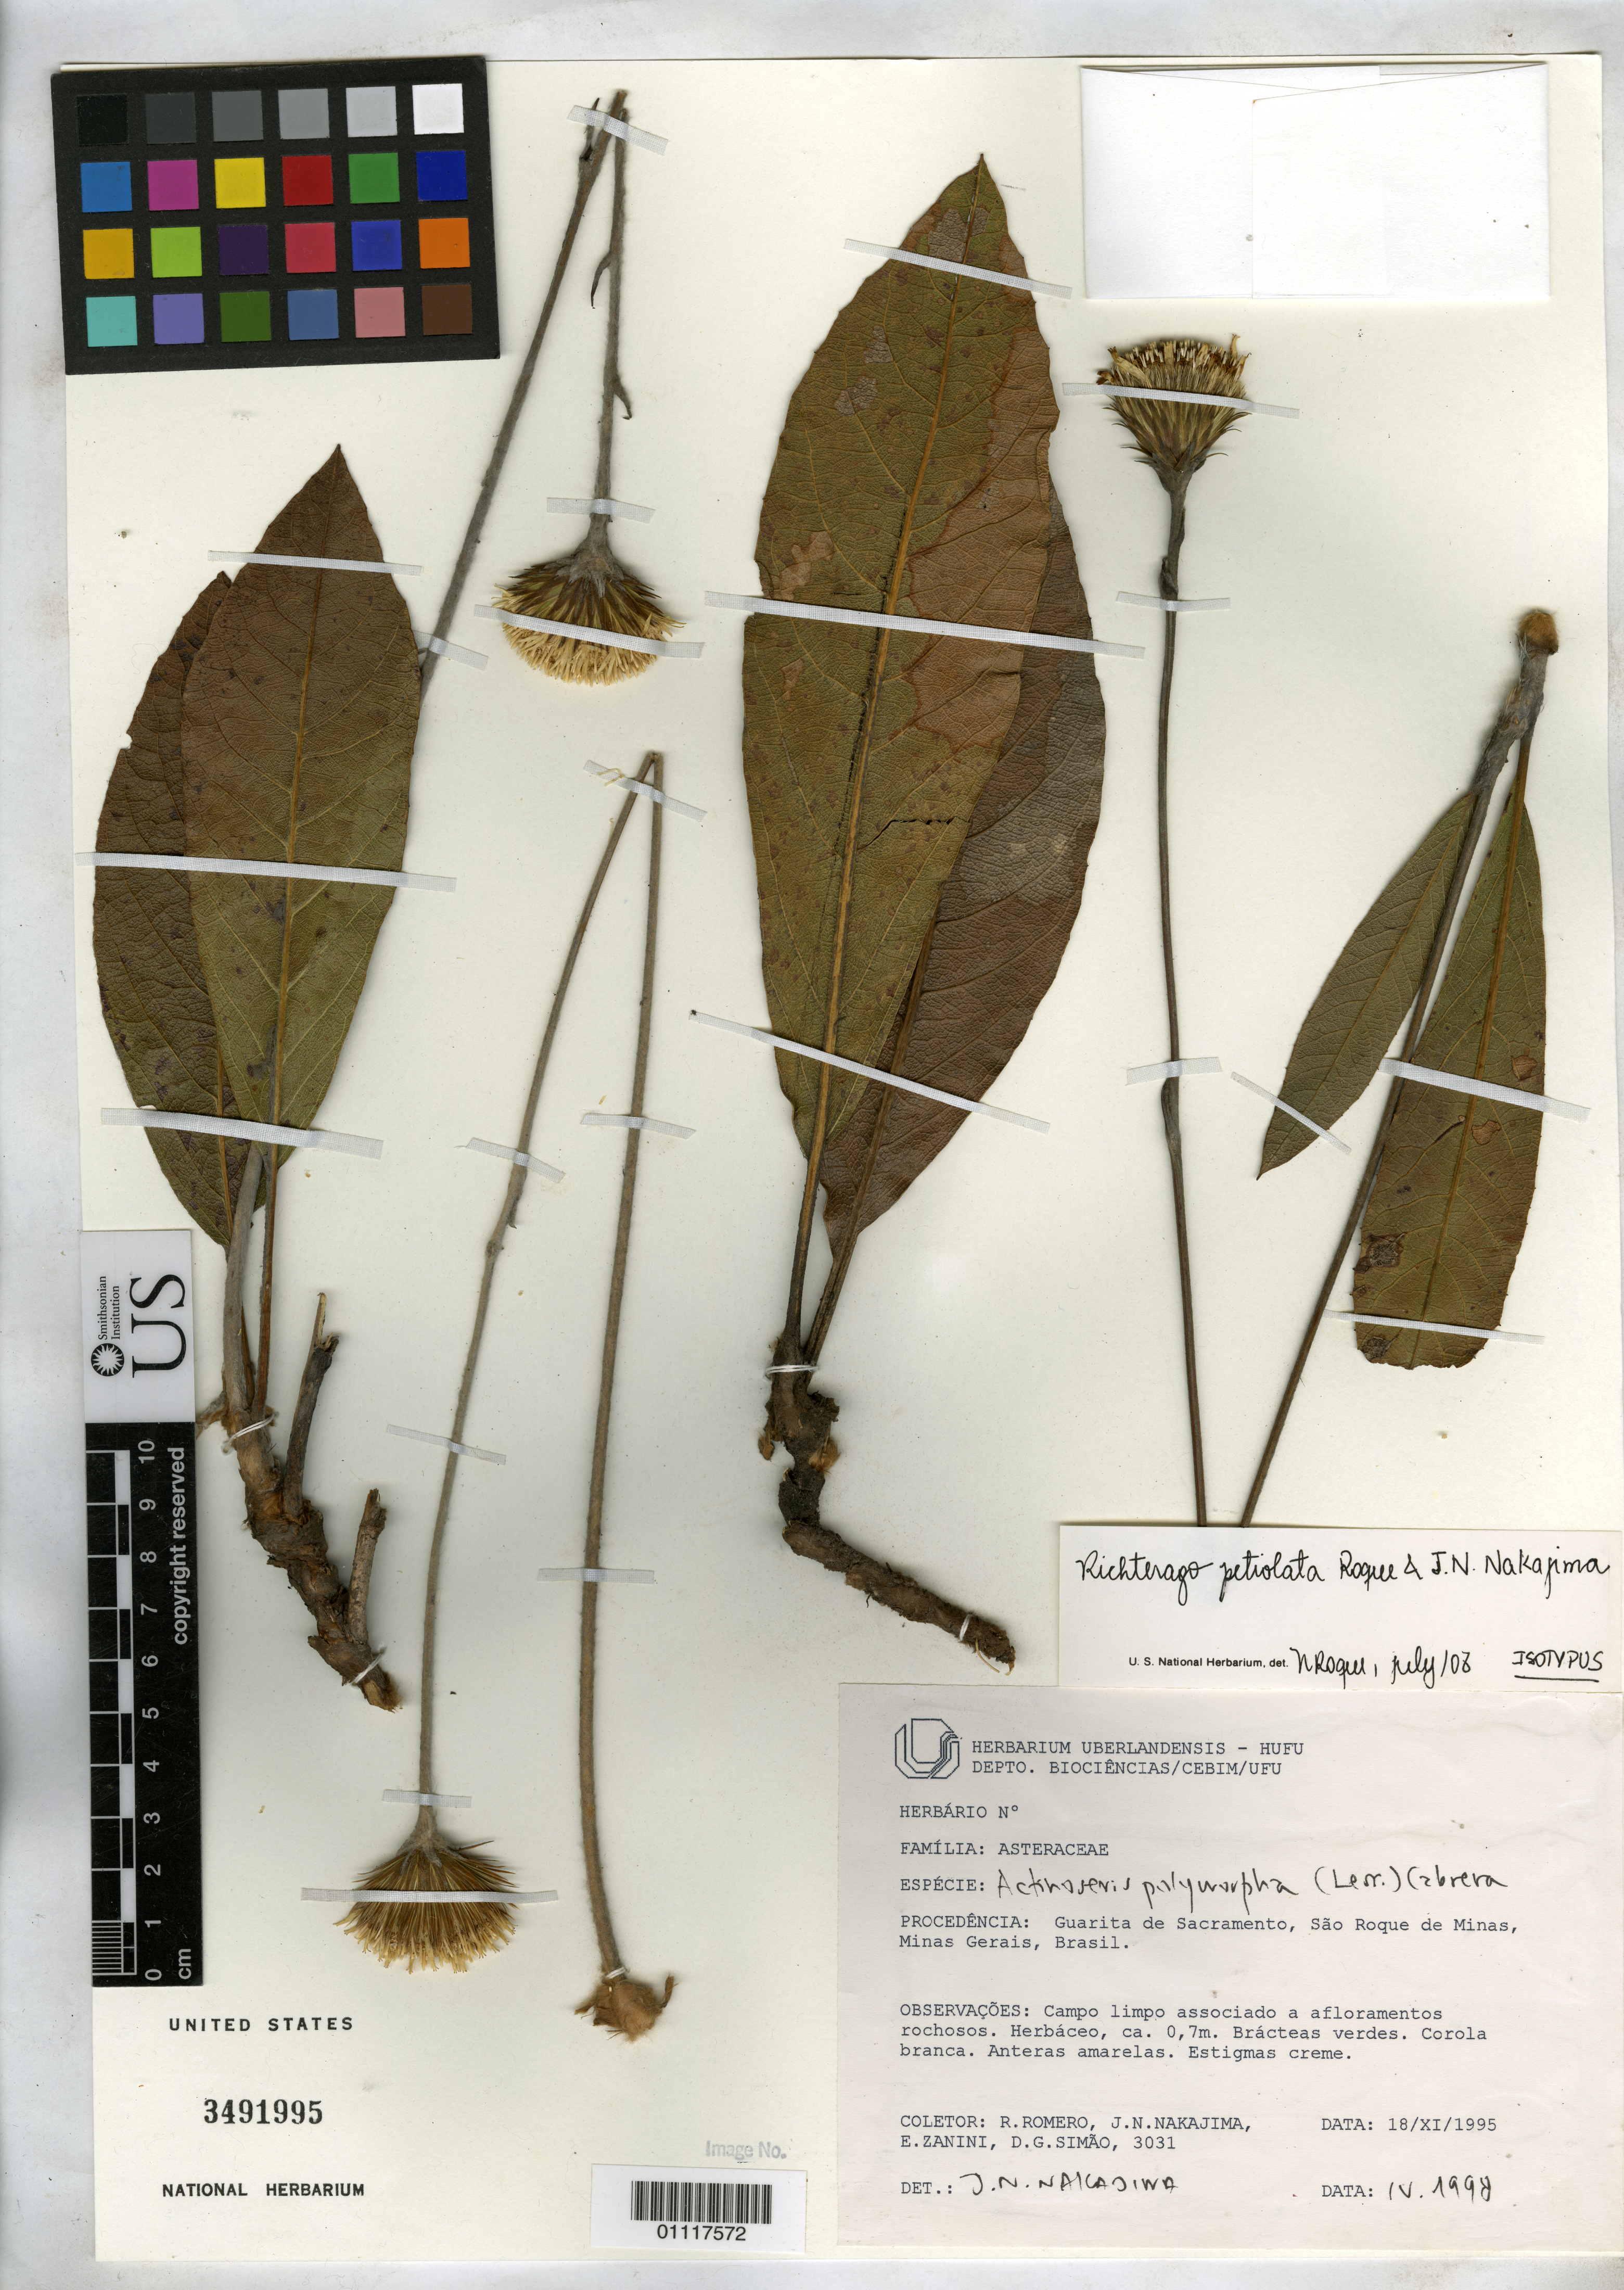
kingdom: Plantae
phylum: Tracheophyta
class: Magnoliopsida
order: Asterales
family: Asteraceae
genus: Richterago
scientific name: Richterago petiolata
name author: Roque & J.N. Nakaj.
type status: Isotype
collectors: R. Romero, J. N. Nakajima, E. Zanini & D. Simao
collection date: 1995-11-18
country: Brazil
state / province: Minas Gerais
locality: Guarita de Sacramento, Sao Roque de Minas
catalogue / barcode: US 3491995